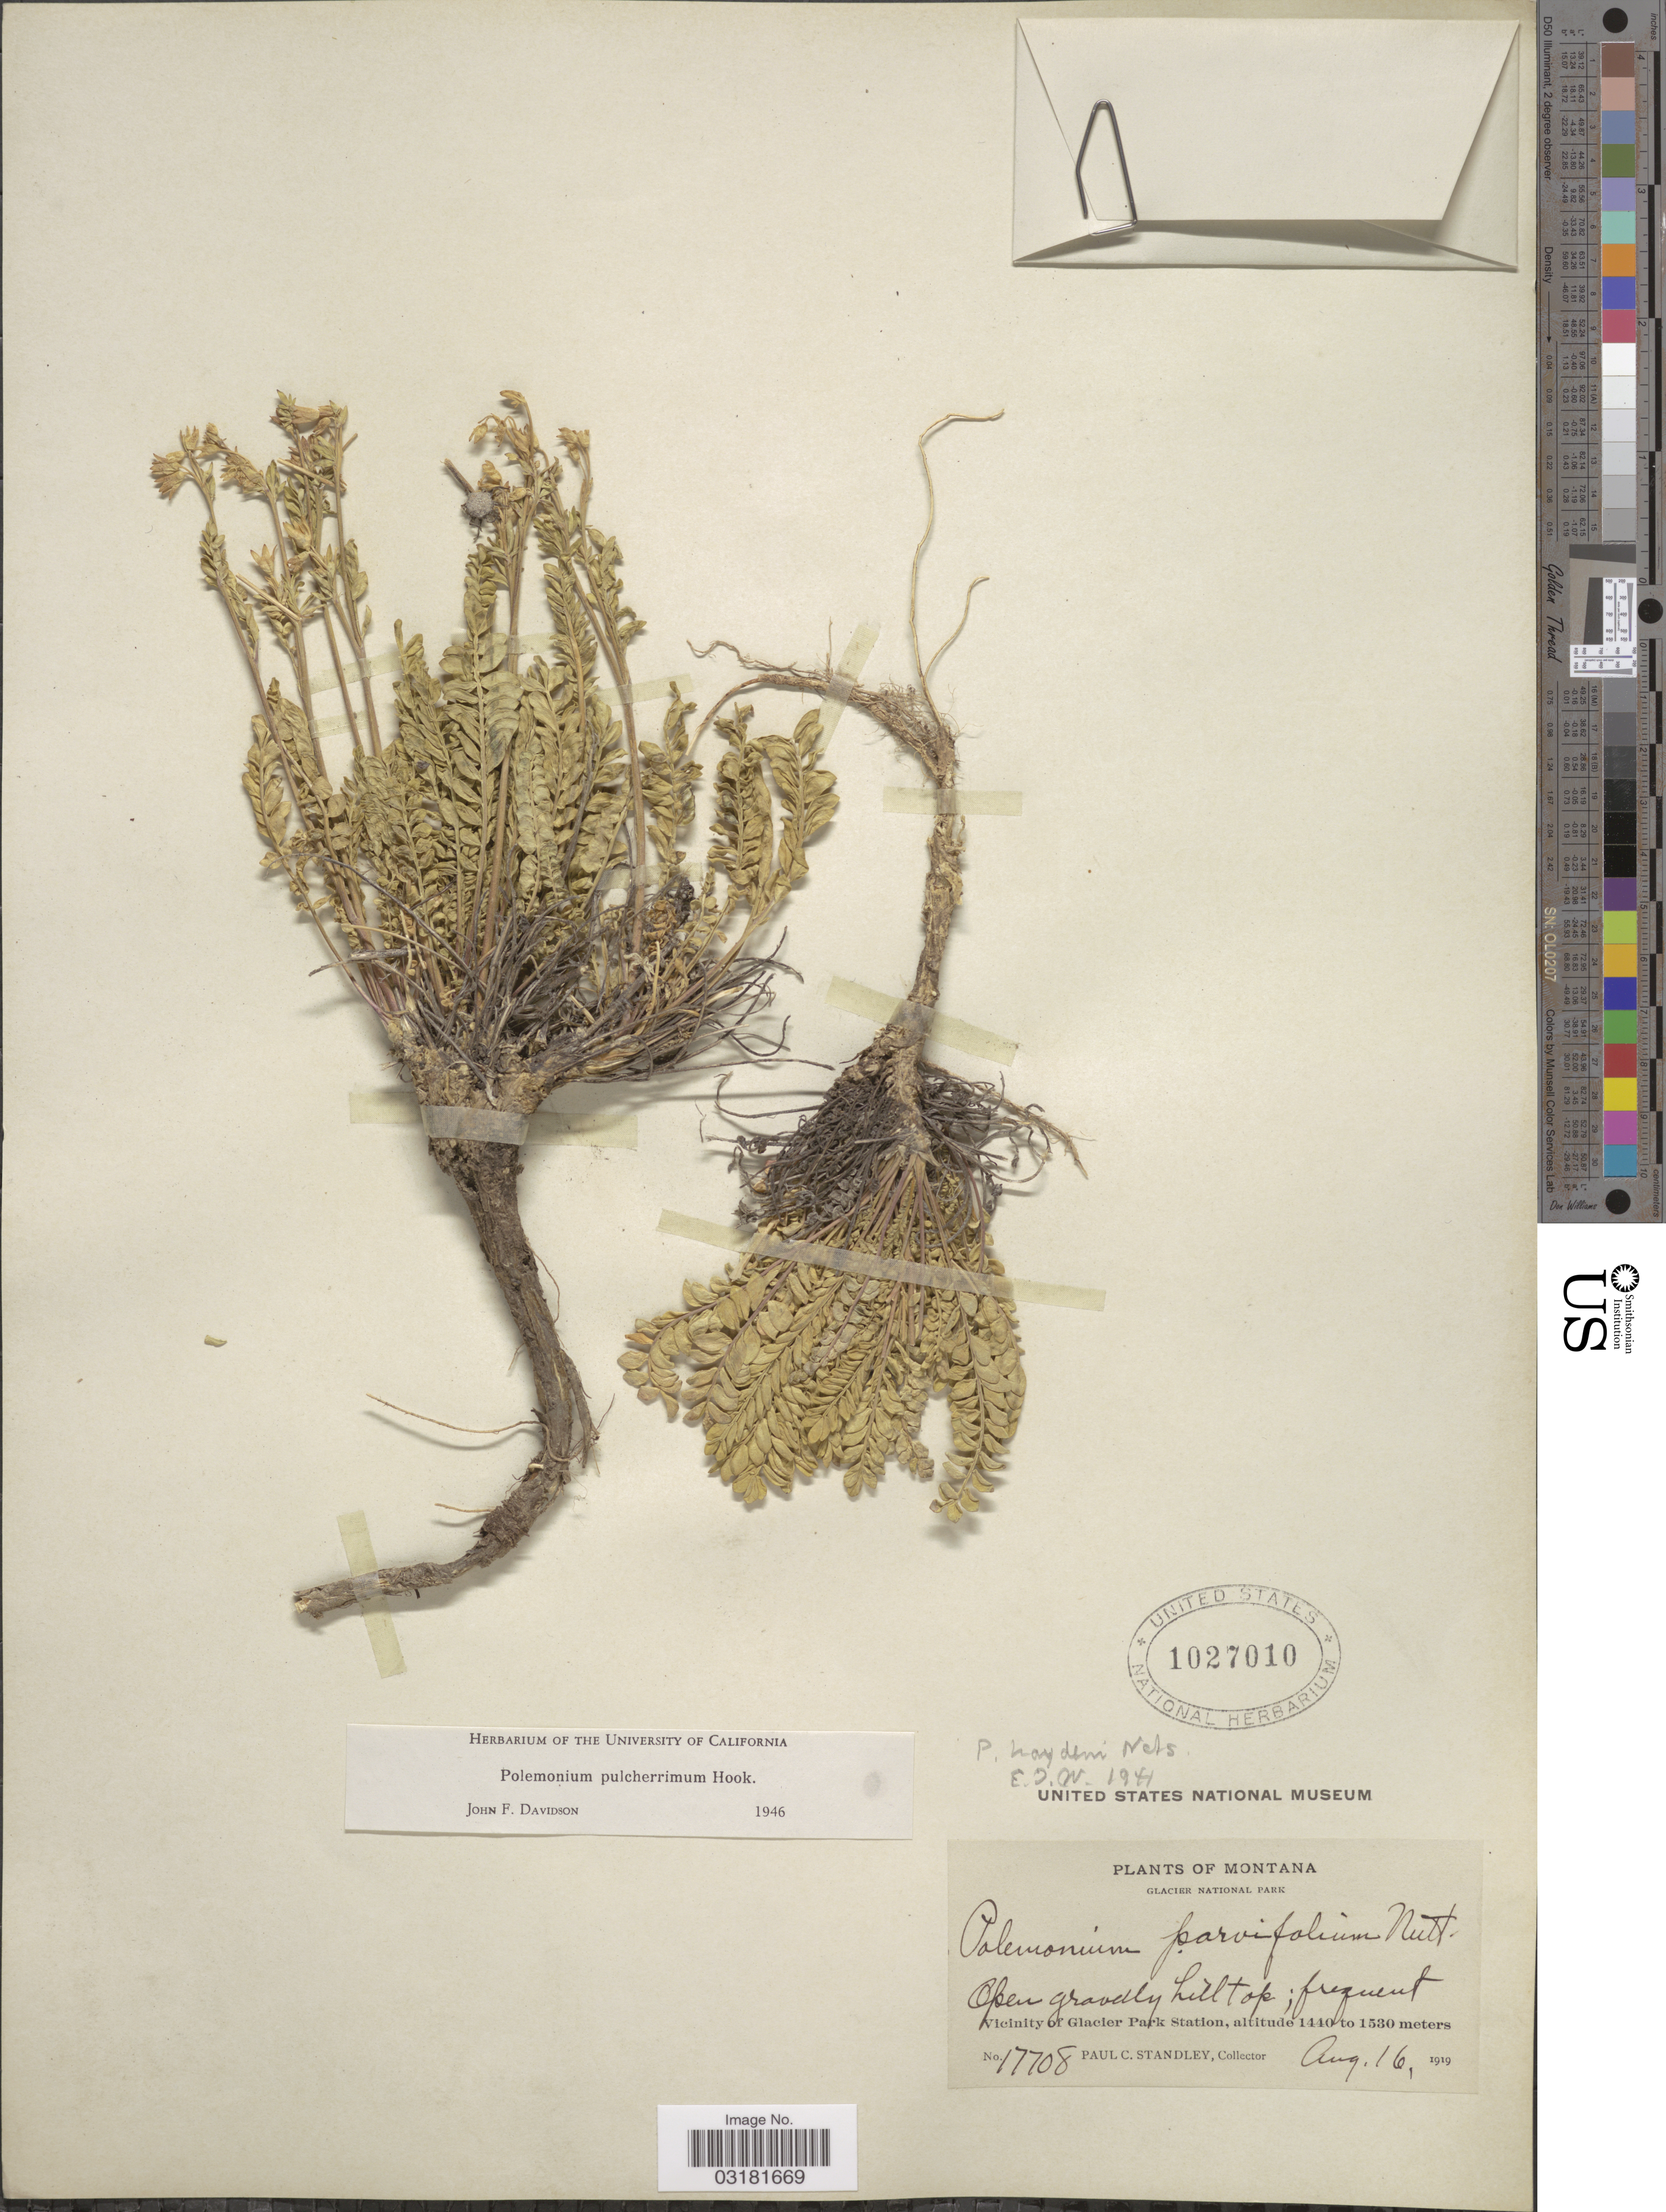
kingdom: Plantae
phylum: Tracheophyta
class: Magnoliopsida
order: Ericales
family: Polemoniaceae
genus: Polemonium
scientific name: Polemonium pulcherrimum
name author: Hook.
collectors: P. C. Standley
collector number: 17708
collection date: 1919-08-16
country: United States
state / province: Montana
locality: Glacier National Park, Open gravelly hilltop, Vicinity of Glacier Park Station.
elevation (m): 1440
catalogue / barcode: US 1027010